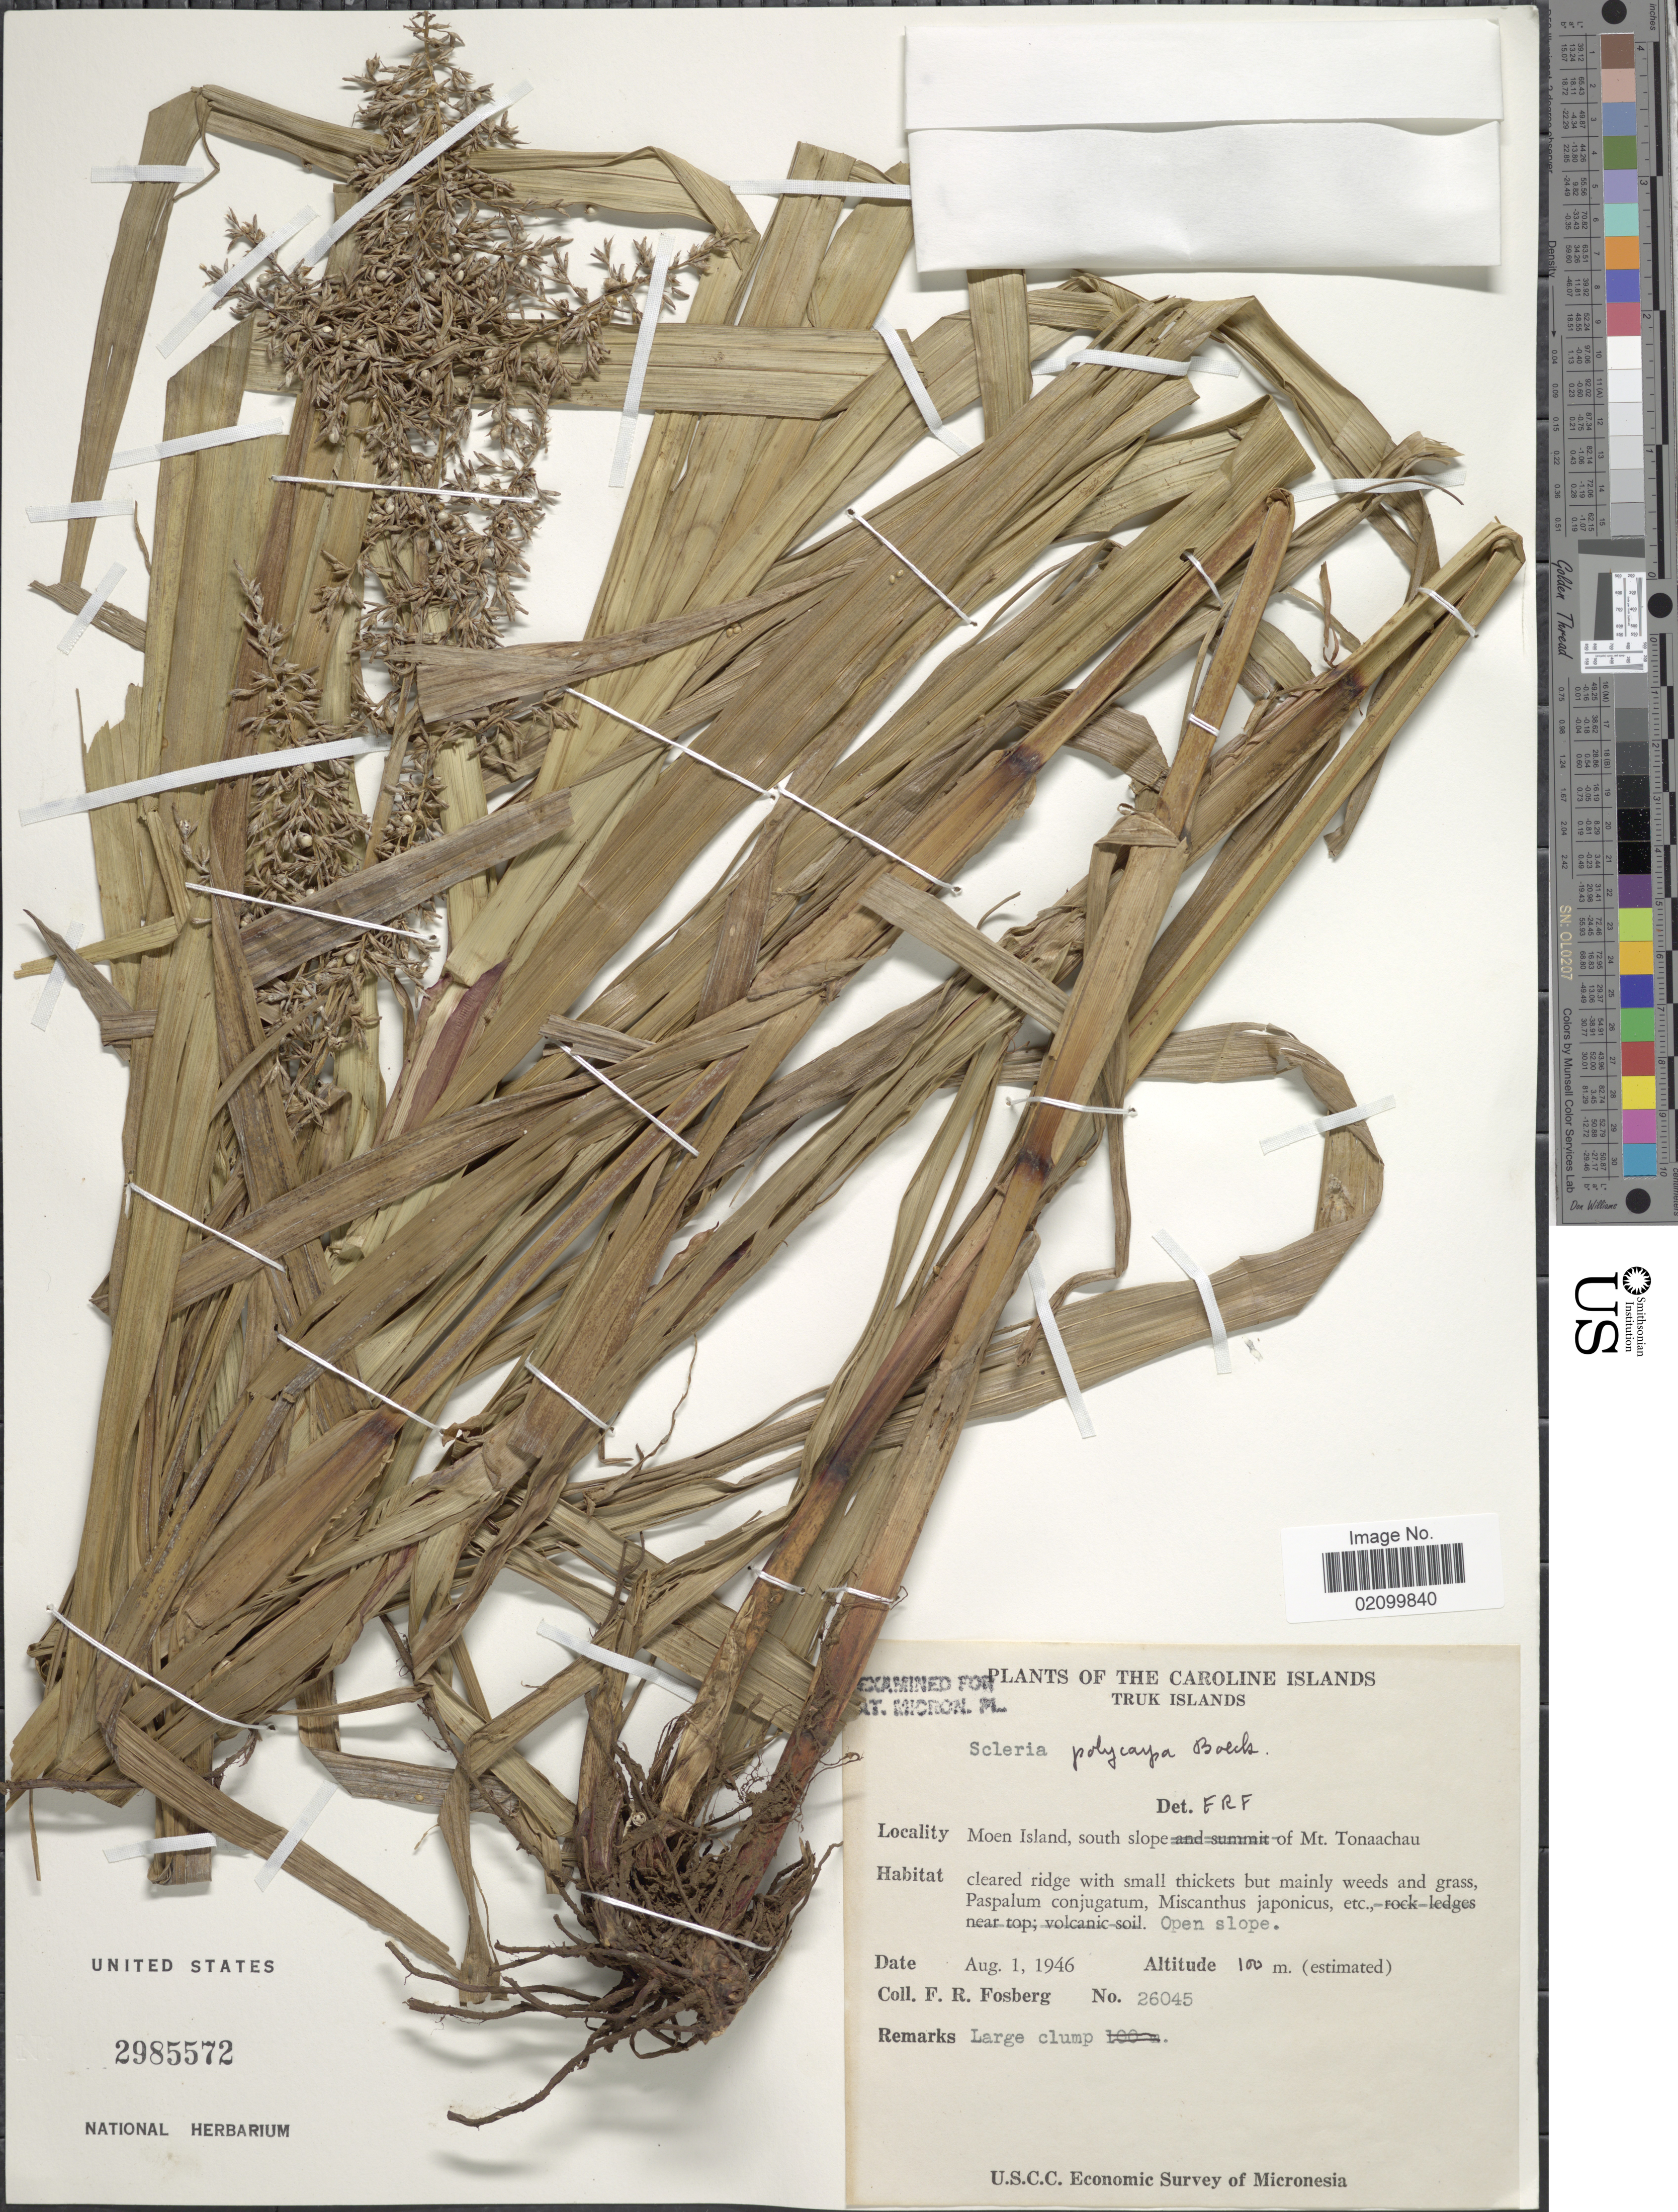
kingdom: Plantae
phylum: Tracheophyta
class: Liliopsida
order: Poales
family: Cyperaceae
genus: Scleria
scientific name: Scleria polycarpa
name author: Boeckeler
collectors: F. R. Fosberg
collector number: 26045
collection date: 1946-08-01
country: Micronesia, Federated States of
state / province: Truk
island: Moen [Wono]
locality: Caroline Islands, Truk Islands, Moen Island, south slope of Mt. Tonaachau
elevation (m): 100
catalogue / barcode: US 2985572